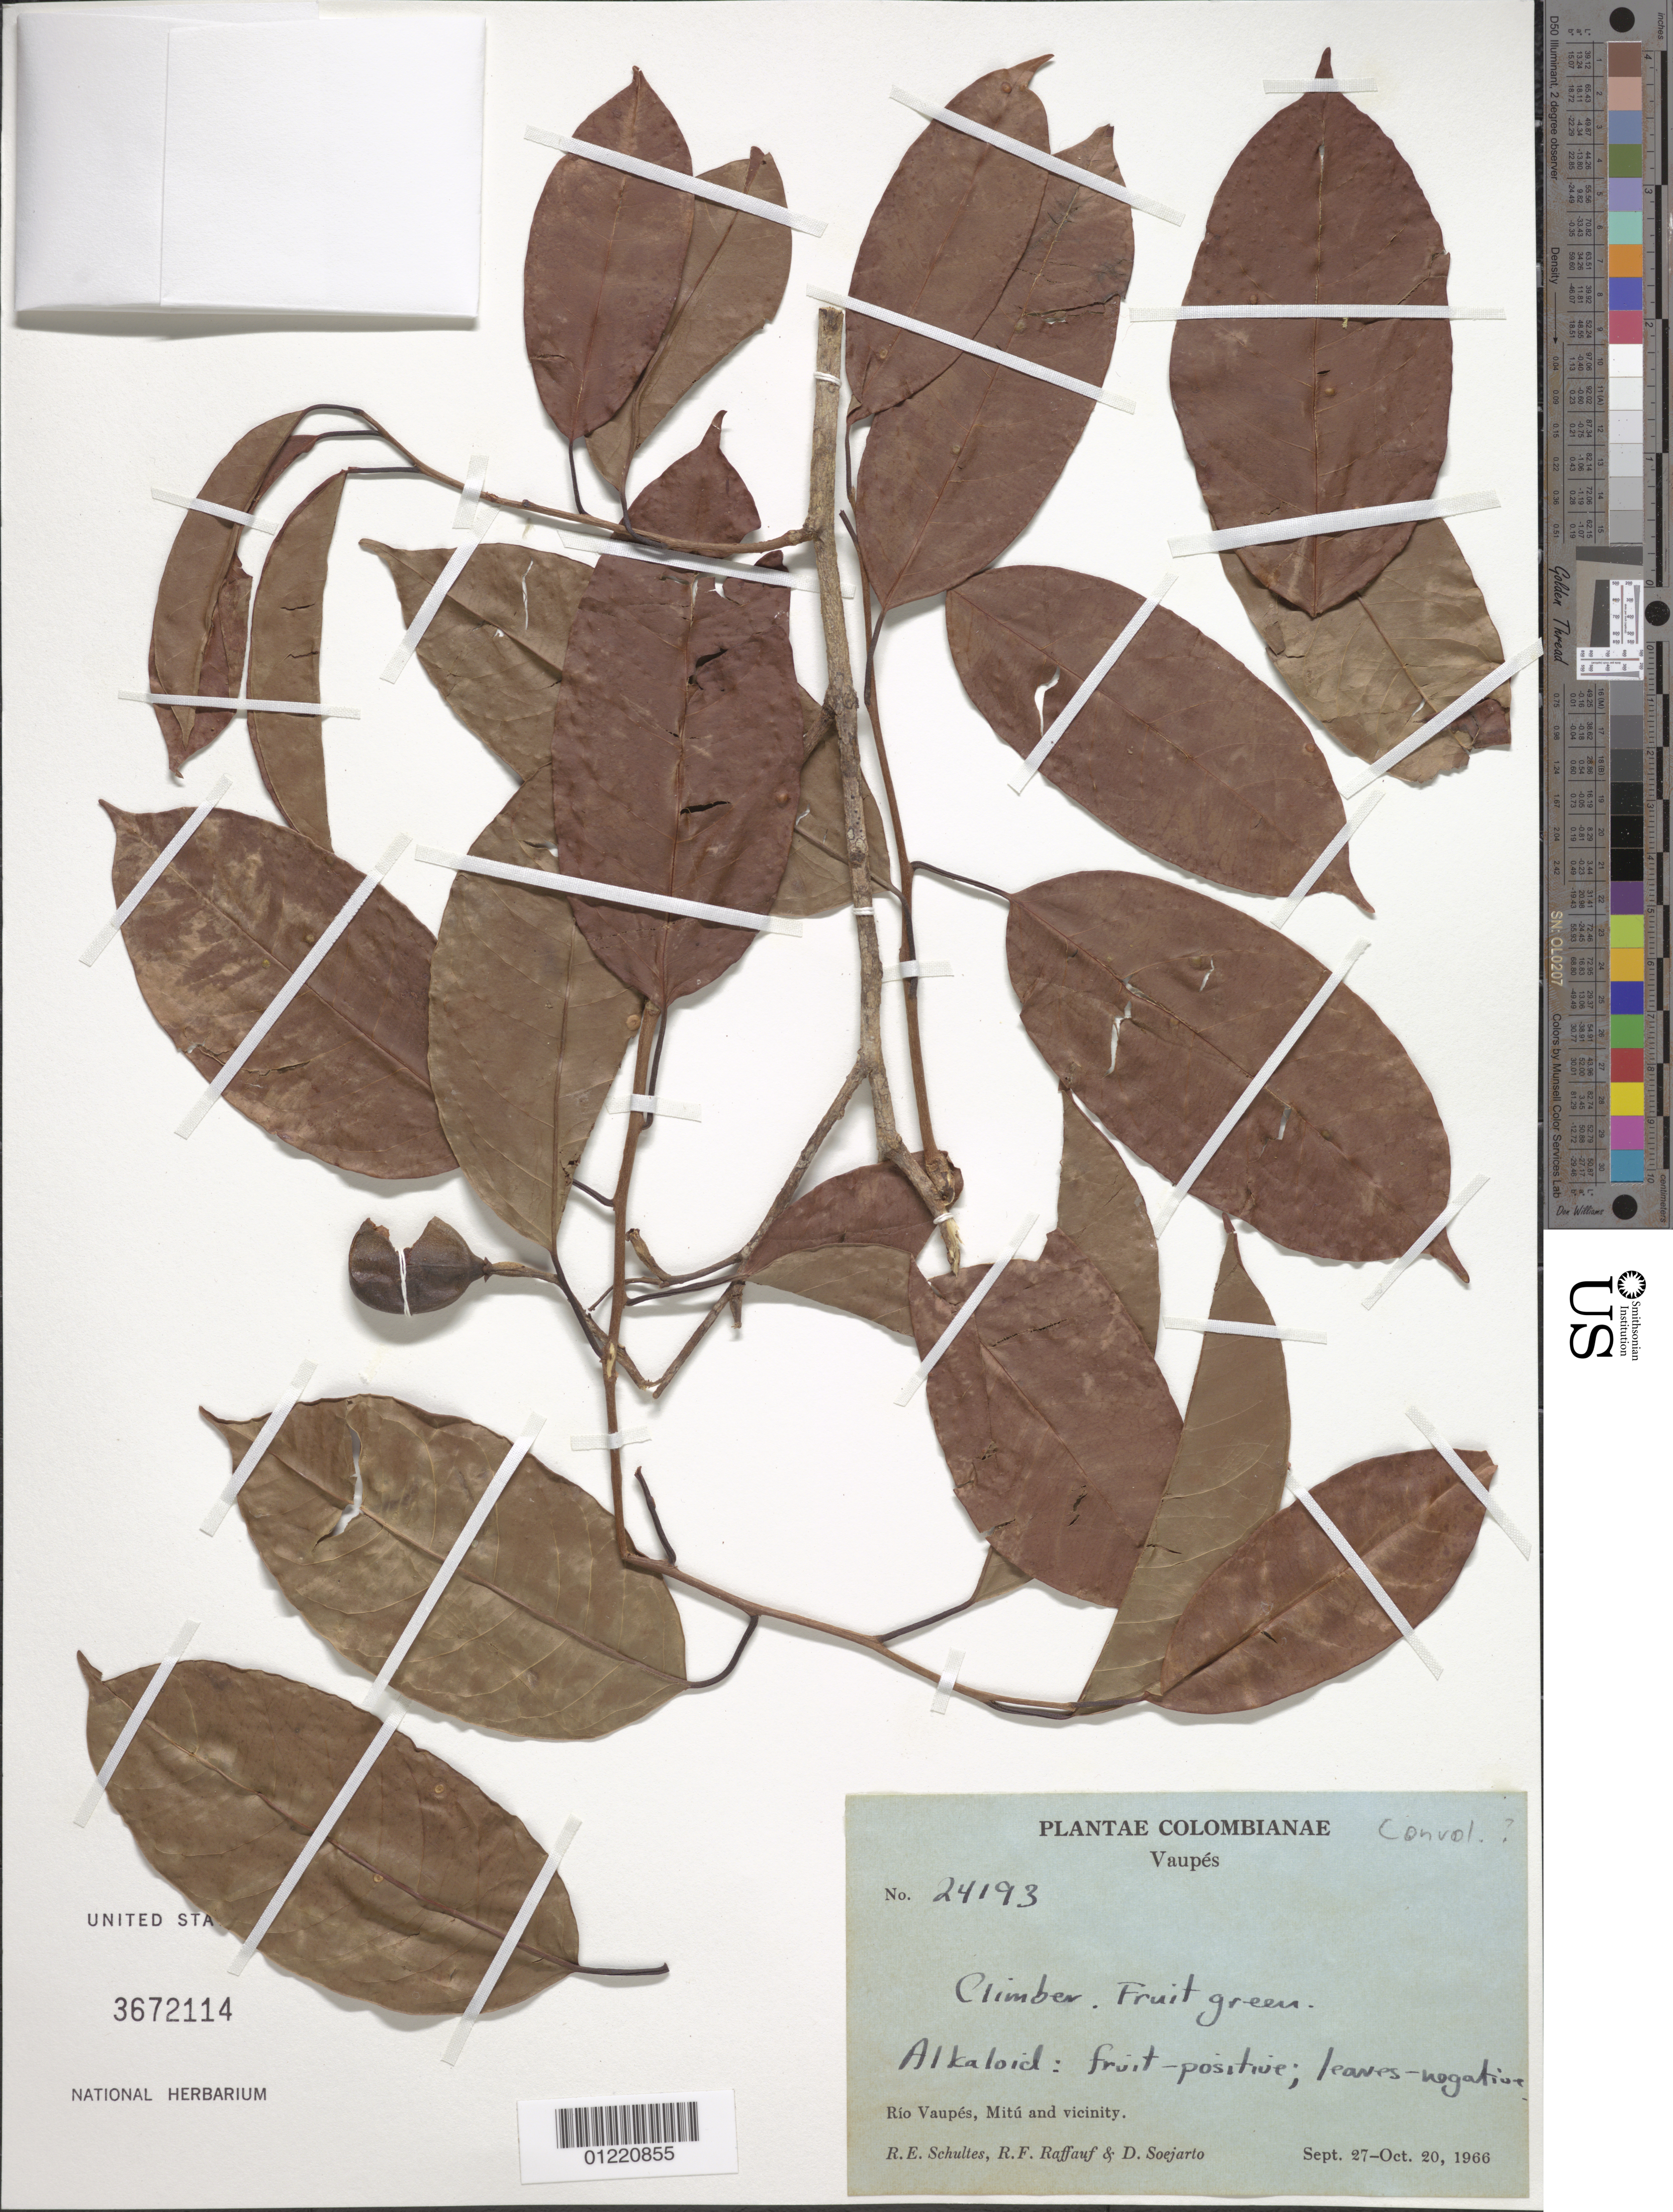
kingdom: Plantae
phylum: Tracheophyta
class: Magnoliopsida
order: Solanales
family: Convolvulaceae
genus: Dicranostyles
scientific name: Dicranostyles ampla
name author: Ducke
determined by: Staples, G. W.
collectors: R. E. Schultes, R. Raffauf & D. Soejarto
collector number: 24193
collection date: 1966-09-27/1966-10-20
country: Colombia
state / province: Vaupés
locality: Rio Vaupés, Mitú and vicinity.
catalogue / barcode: US 3672114